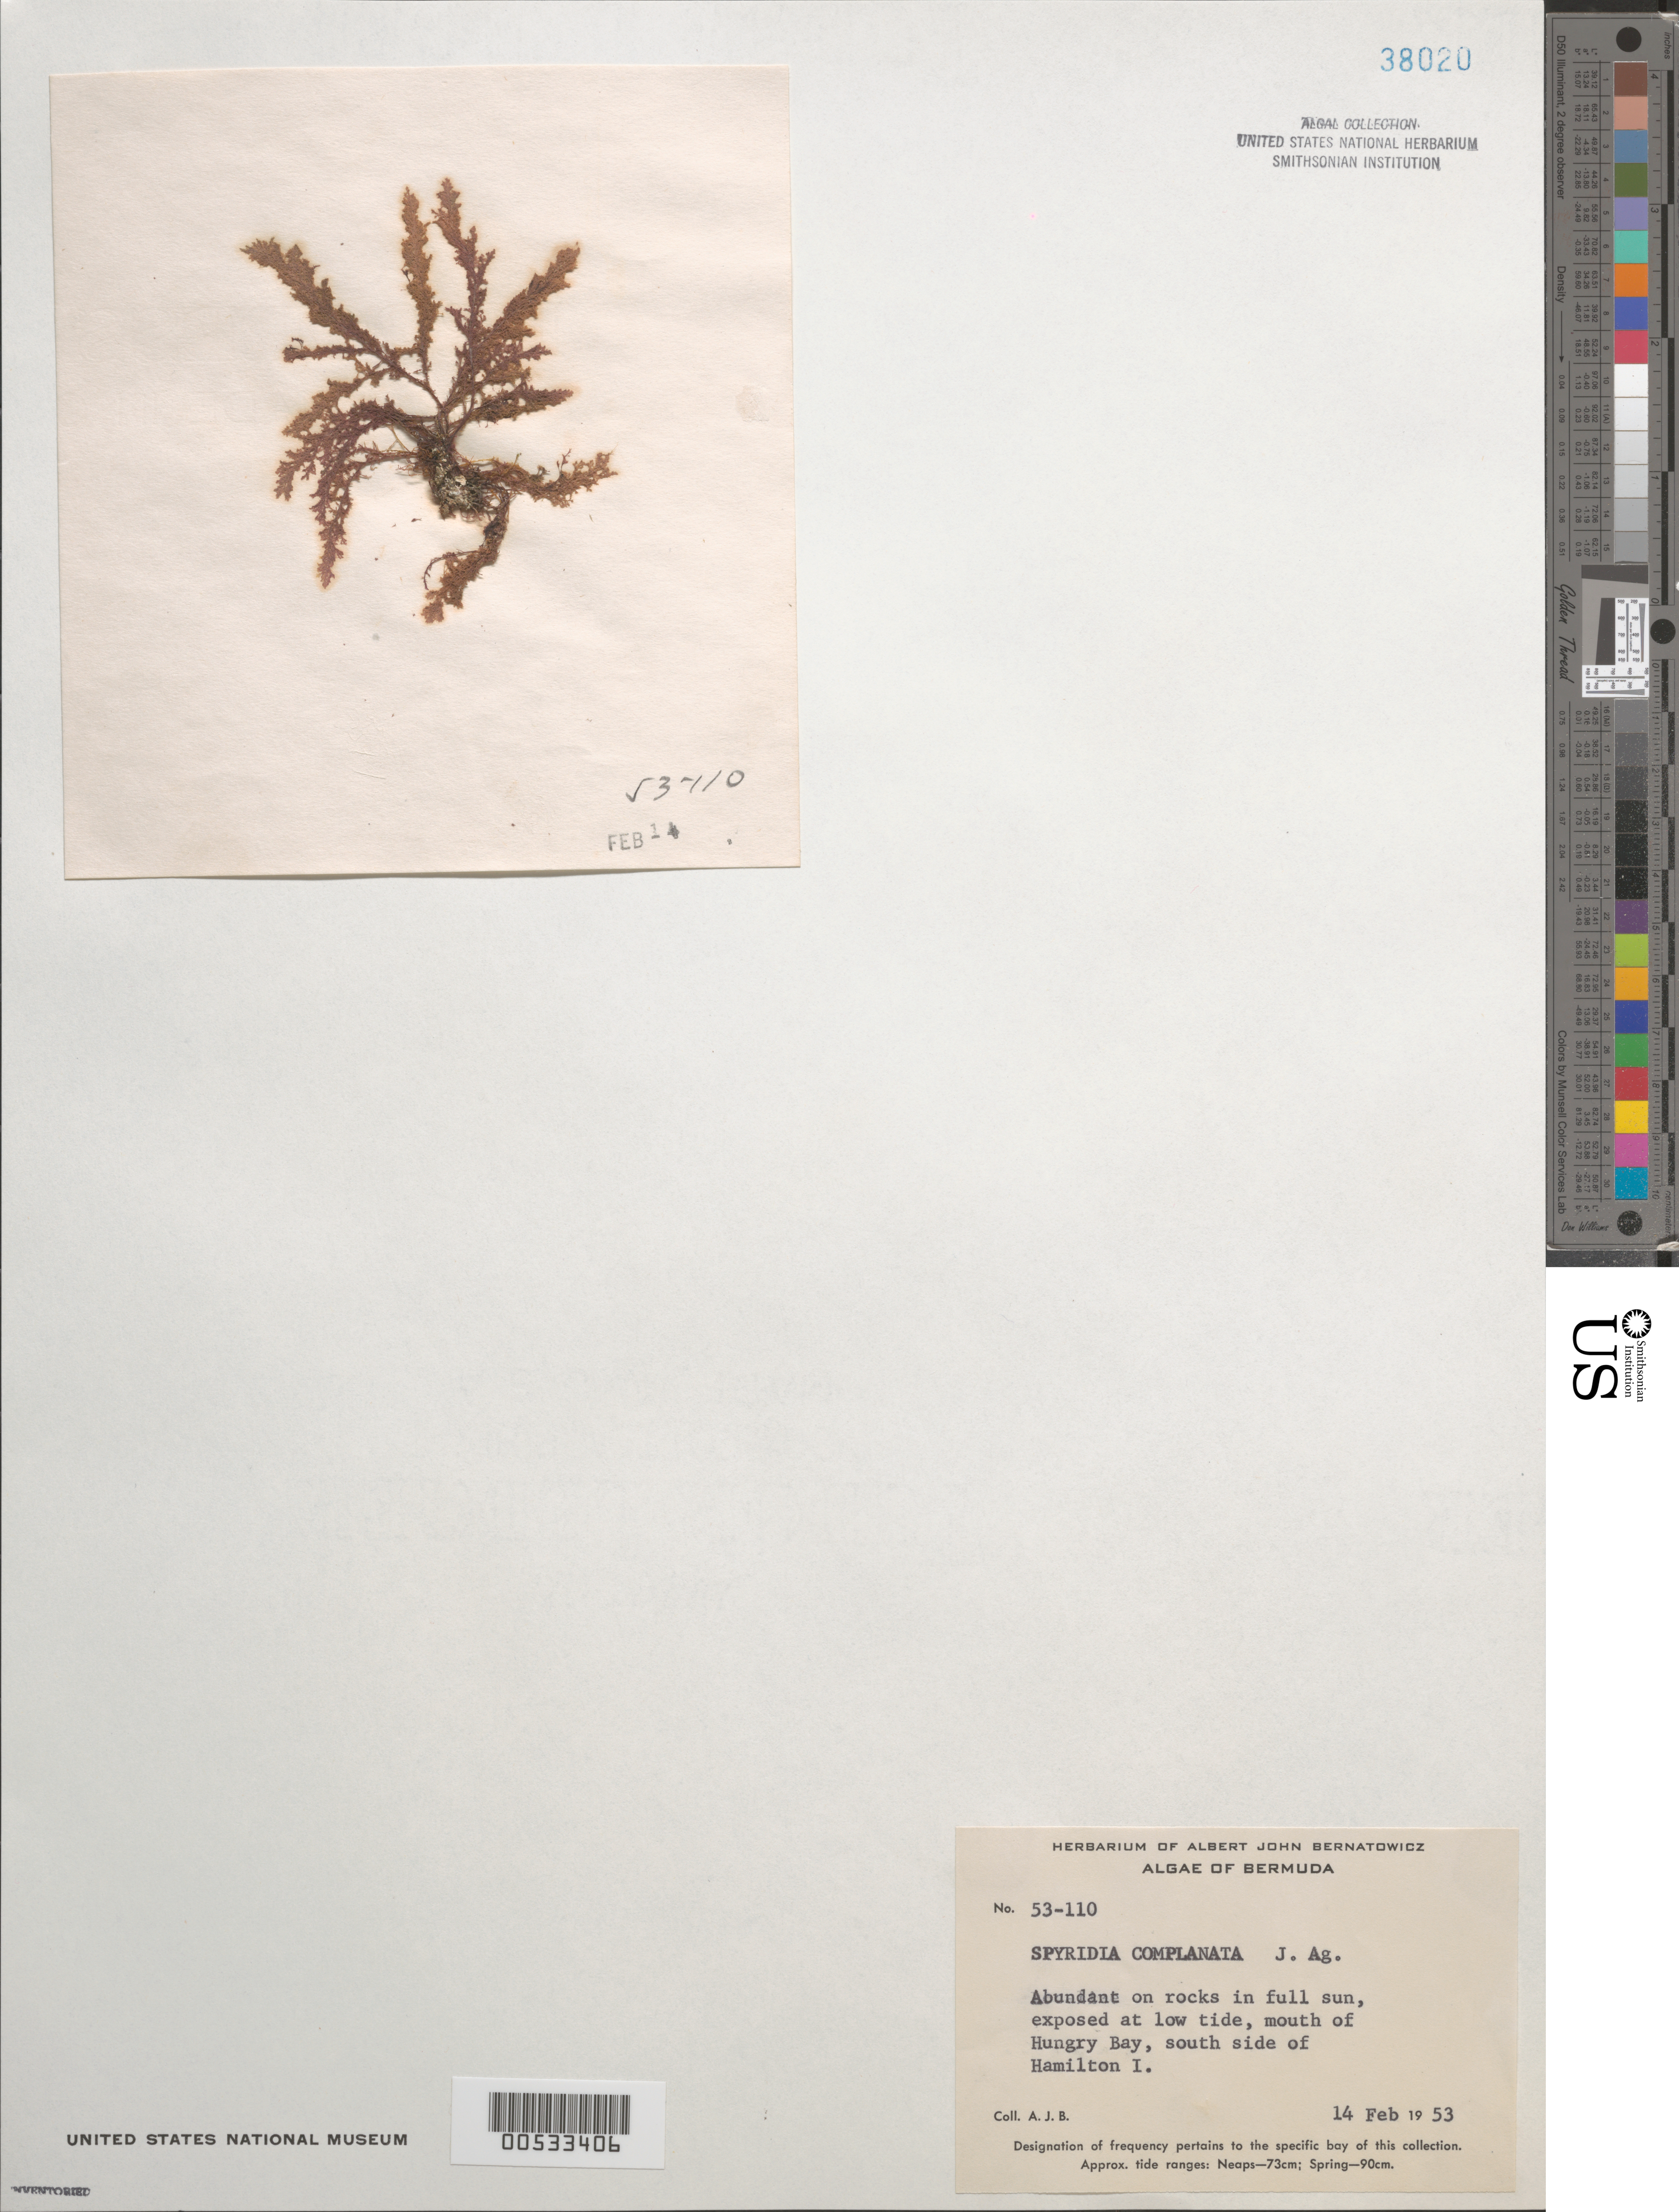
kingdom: Plantae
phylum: Rhodophyta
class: Florideophyceae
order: Ceramiales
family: Spyridiaceae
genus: Spyridia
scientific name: Spyridia aculeata var. complanta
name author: (J. Agardh) Hommersand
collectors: A. Bernatowicz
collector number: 53-110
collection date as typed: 14 Feb 1953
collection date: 1953-02-14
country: Bermuda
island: Bermuda Island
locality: Hungry Bay mouth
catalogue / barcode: US 38020